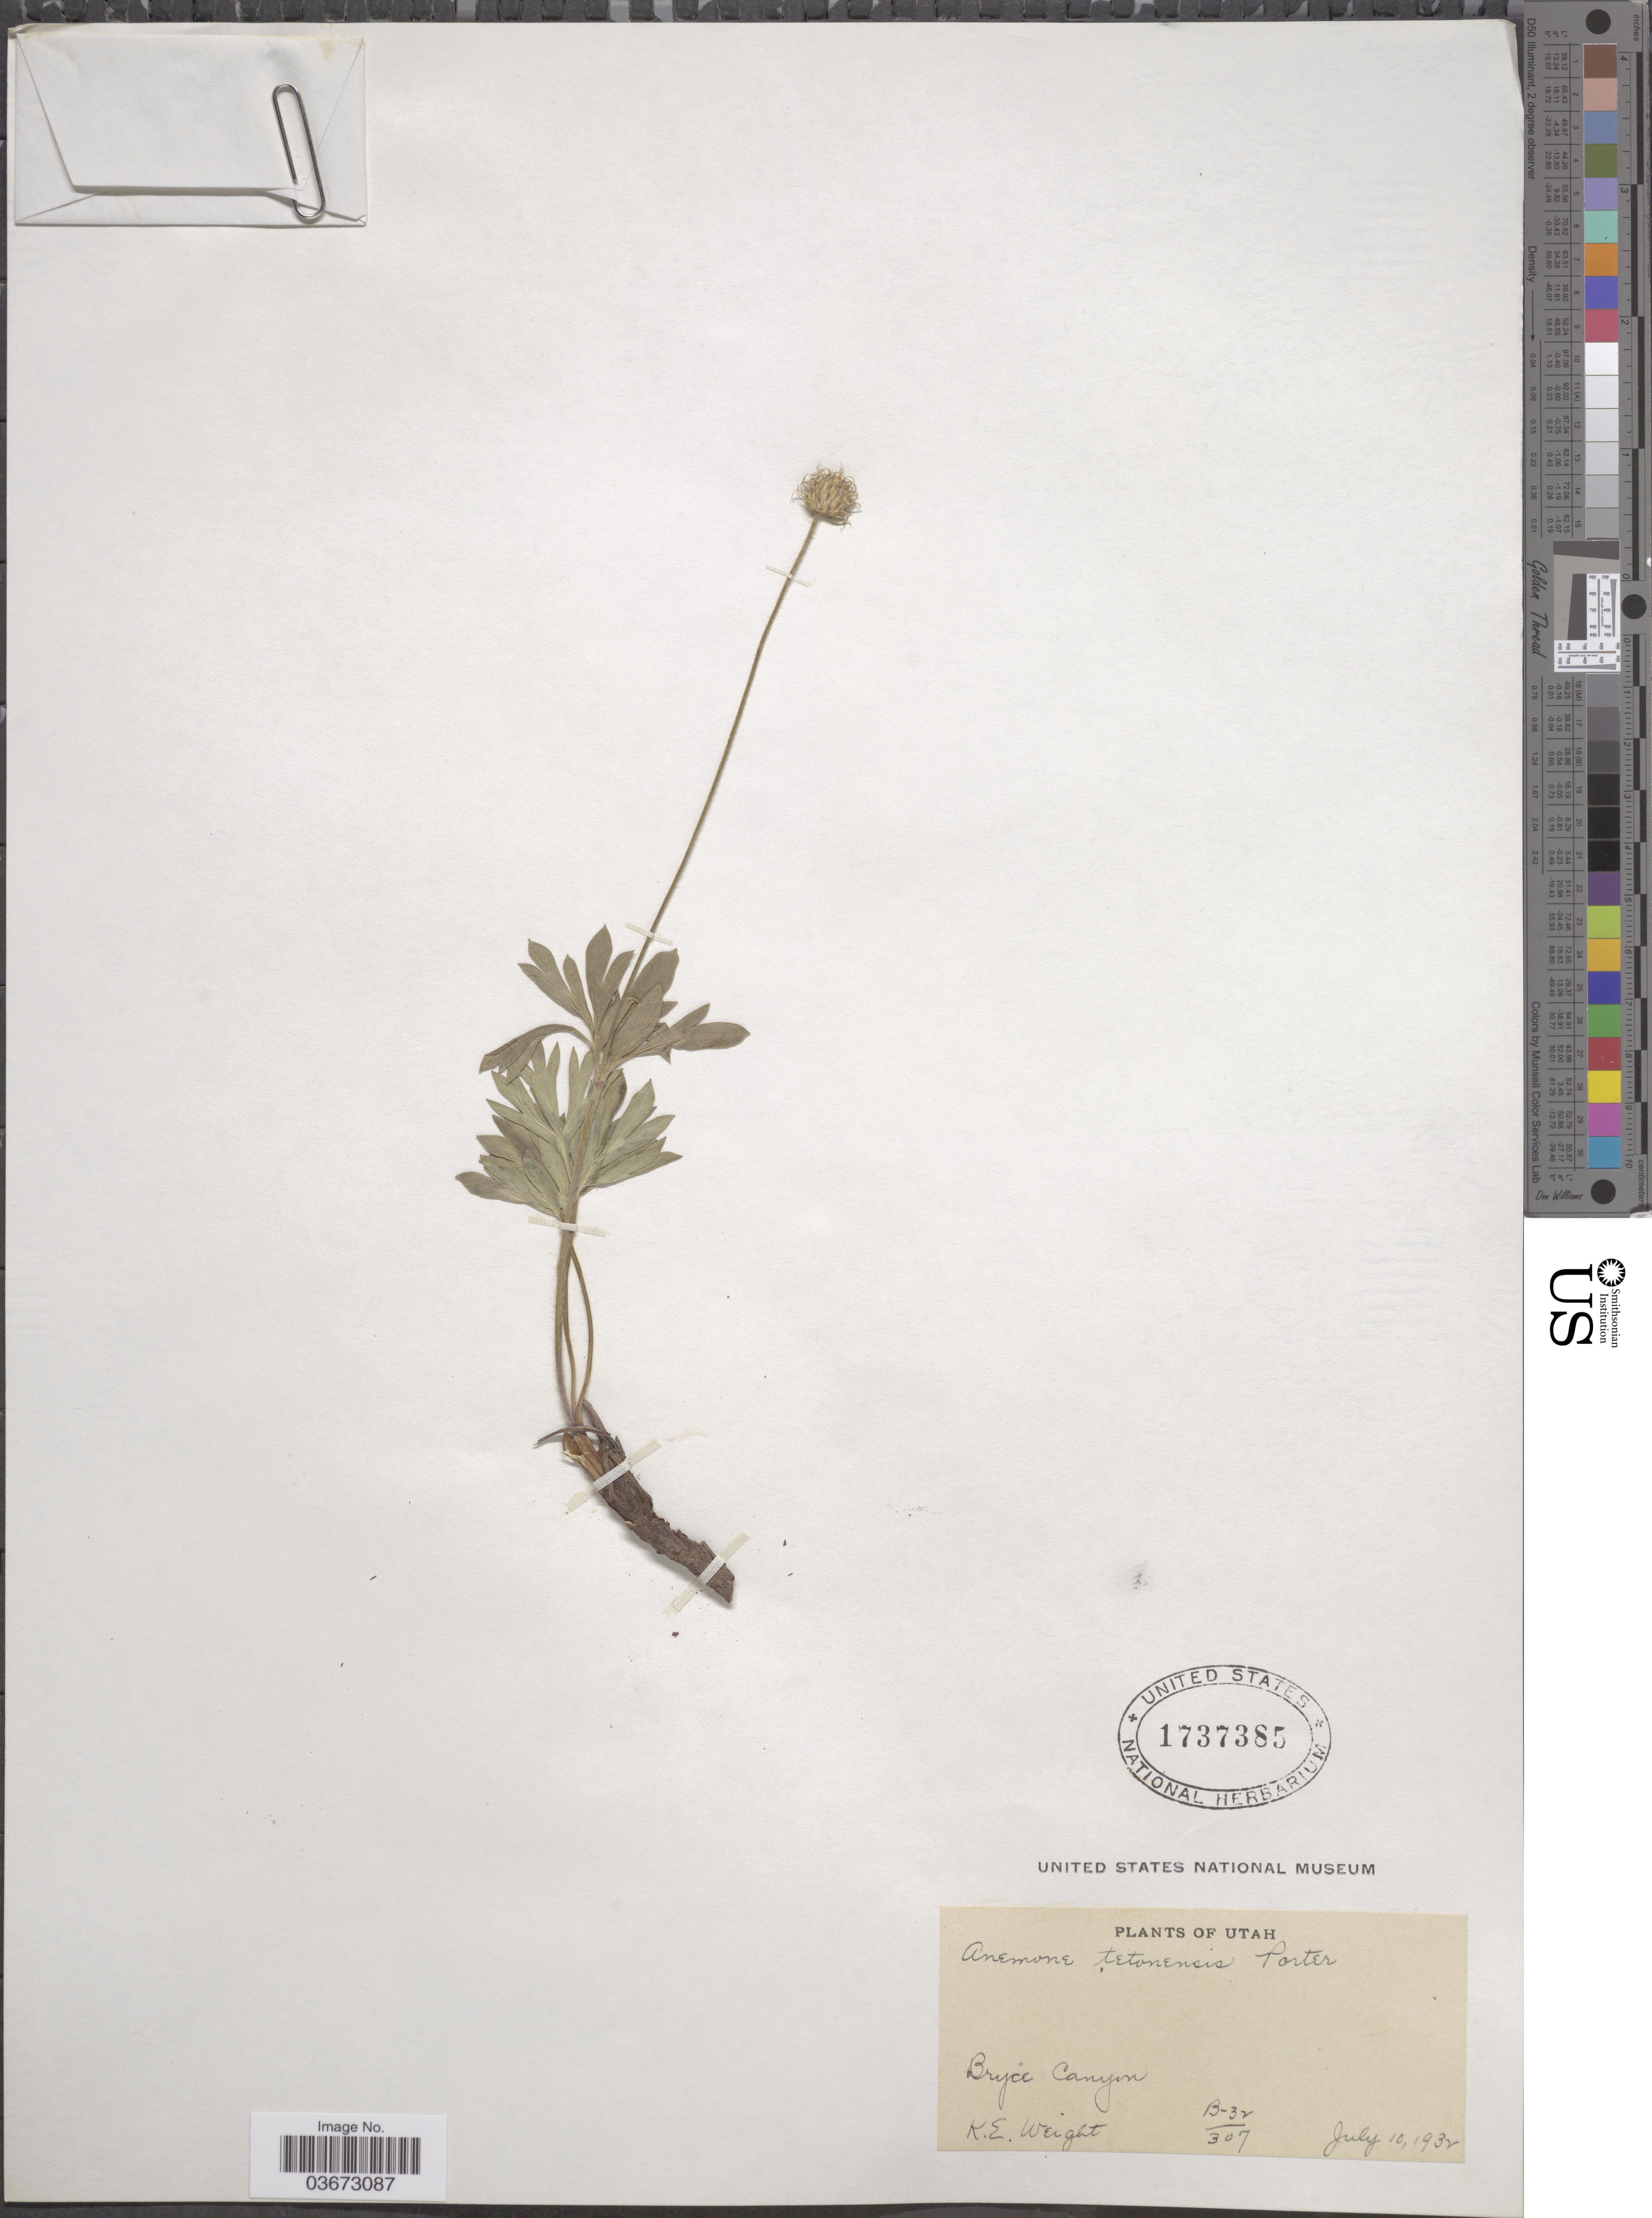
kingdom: Plantae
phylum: Tracheophyta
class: Magnoliopsida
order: Ranunculales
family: Ranunculaceae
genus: Anemone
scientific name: Anemone tetonensis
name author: Porter ex Britton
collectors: K. Weight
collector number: B-32/307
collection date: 1932-07-10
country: United States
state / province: Utah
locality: Bryce Canyon.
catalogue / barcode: US 1737385